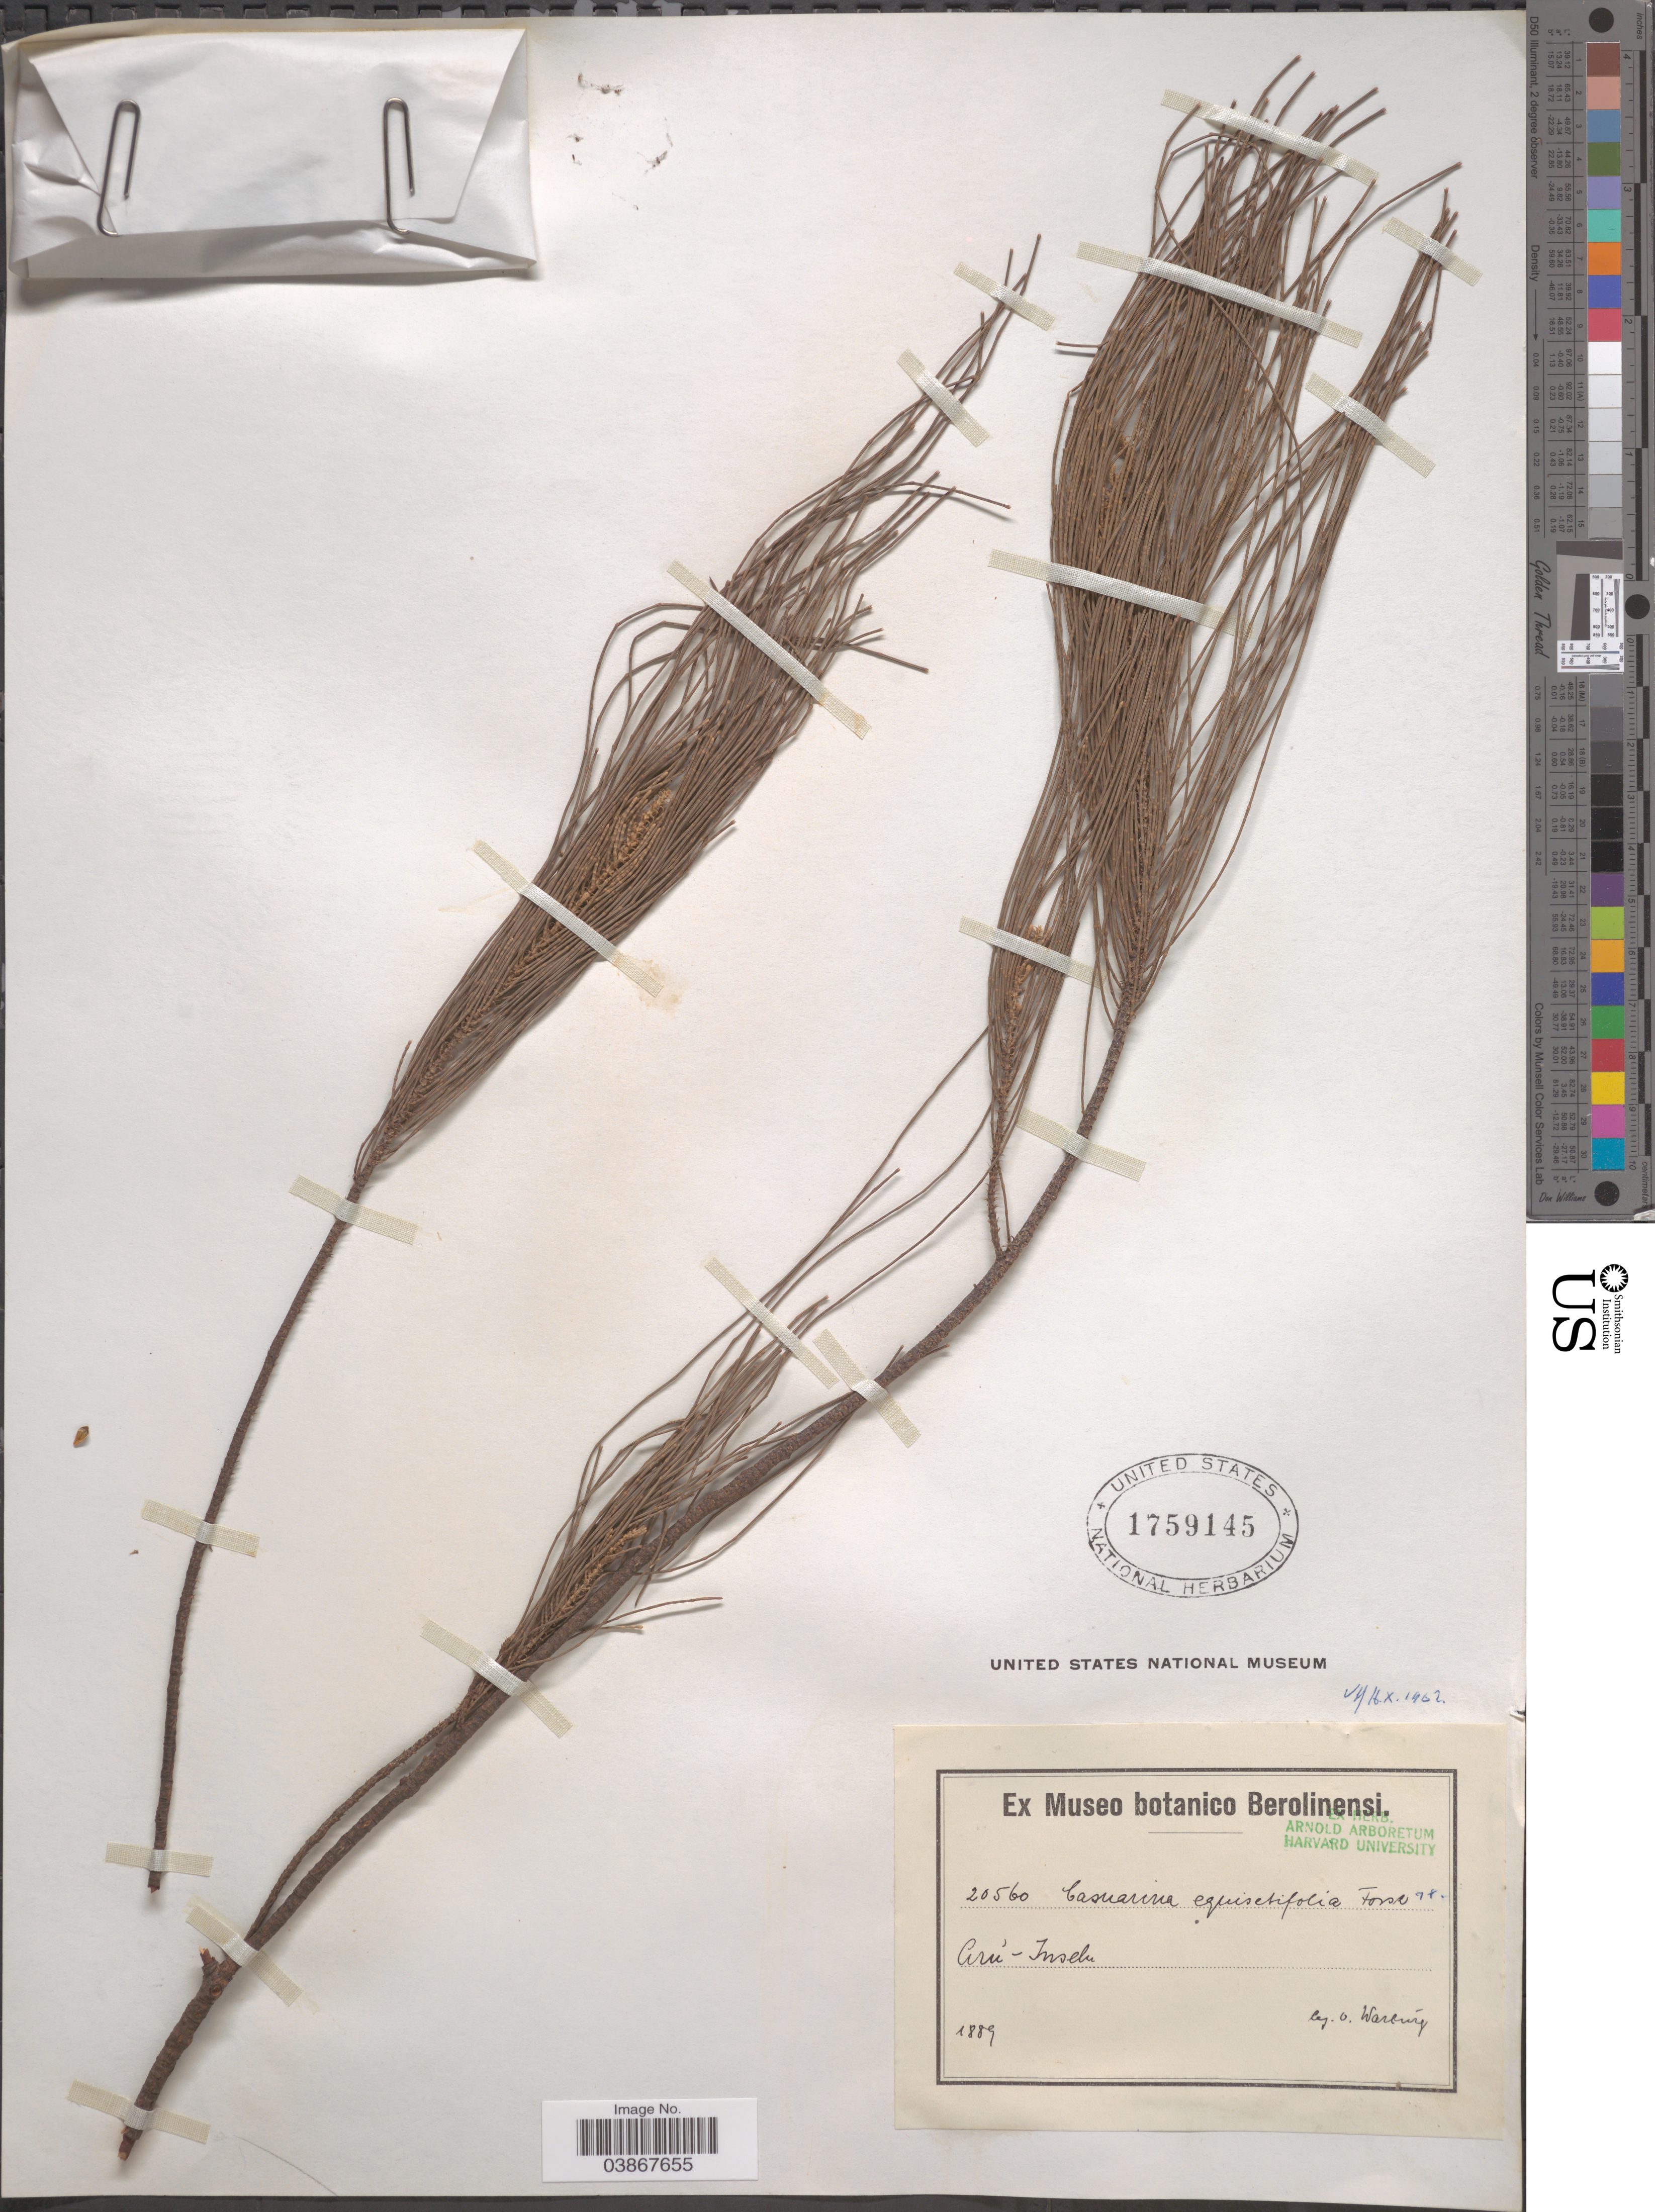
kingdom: Plantae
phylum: Tracheophyta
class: Magnoliopsida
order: Fagales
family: Casuarinaceae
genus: Casuarina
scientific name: Casuarina equisetifolia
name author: L.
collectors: O. Warburg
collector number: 20560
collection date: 1889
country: Indonesia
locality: Aru Inseln.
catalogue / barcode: US 1759145